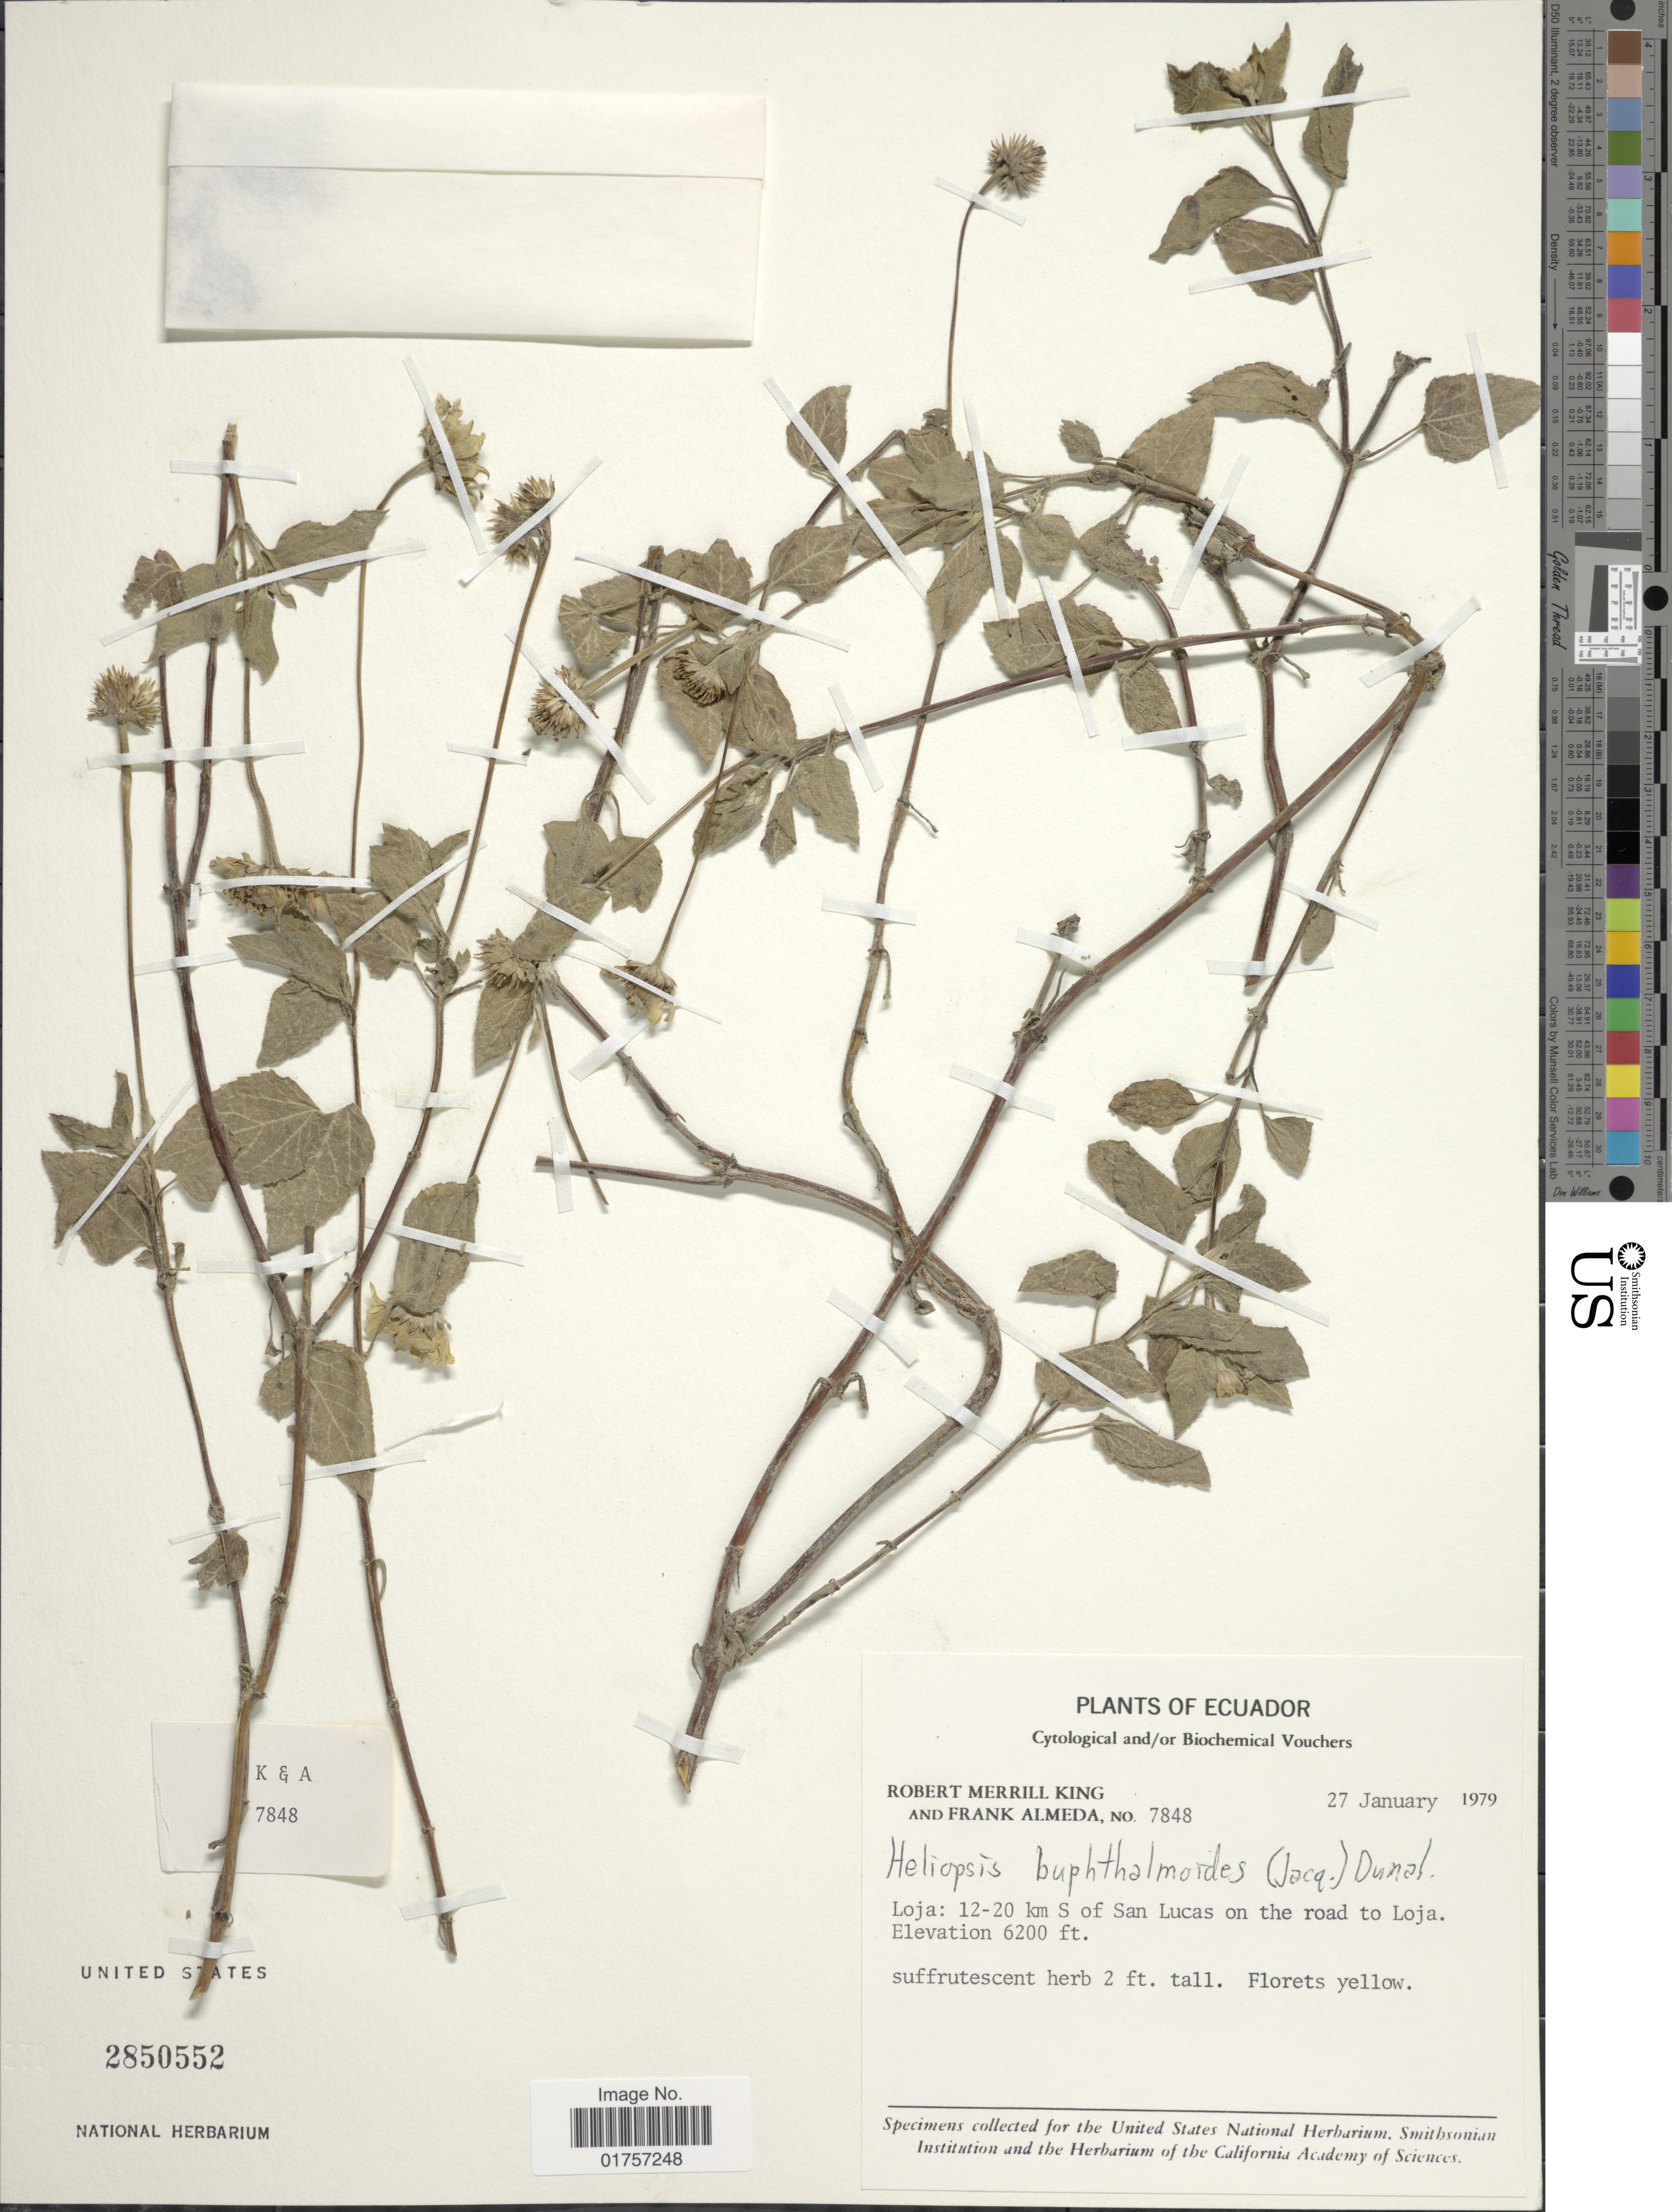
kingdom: Plantae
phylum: Tracheophyta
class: Magnoliopsida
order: Asterales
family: Asteraceae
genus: Heliopsis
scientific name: Heliopsis buphthalmoides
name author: (Jacq.) Dunal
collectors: R. M. King & F. Almeda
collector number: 7848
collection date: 1979-01-27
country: Ecuador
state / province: Loja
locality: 12-20 km S of San Lucas on the road to Loja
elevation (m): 1890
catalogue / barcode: US 2850552